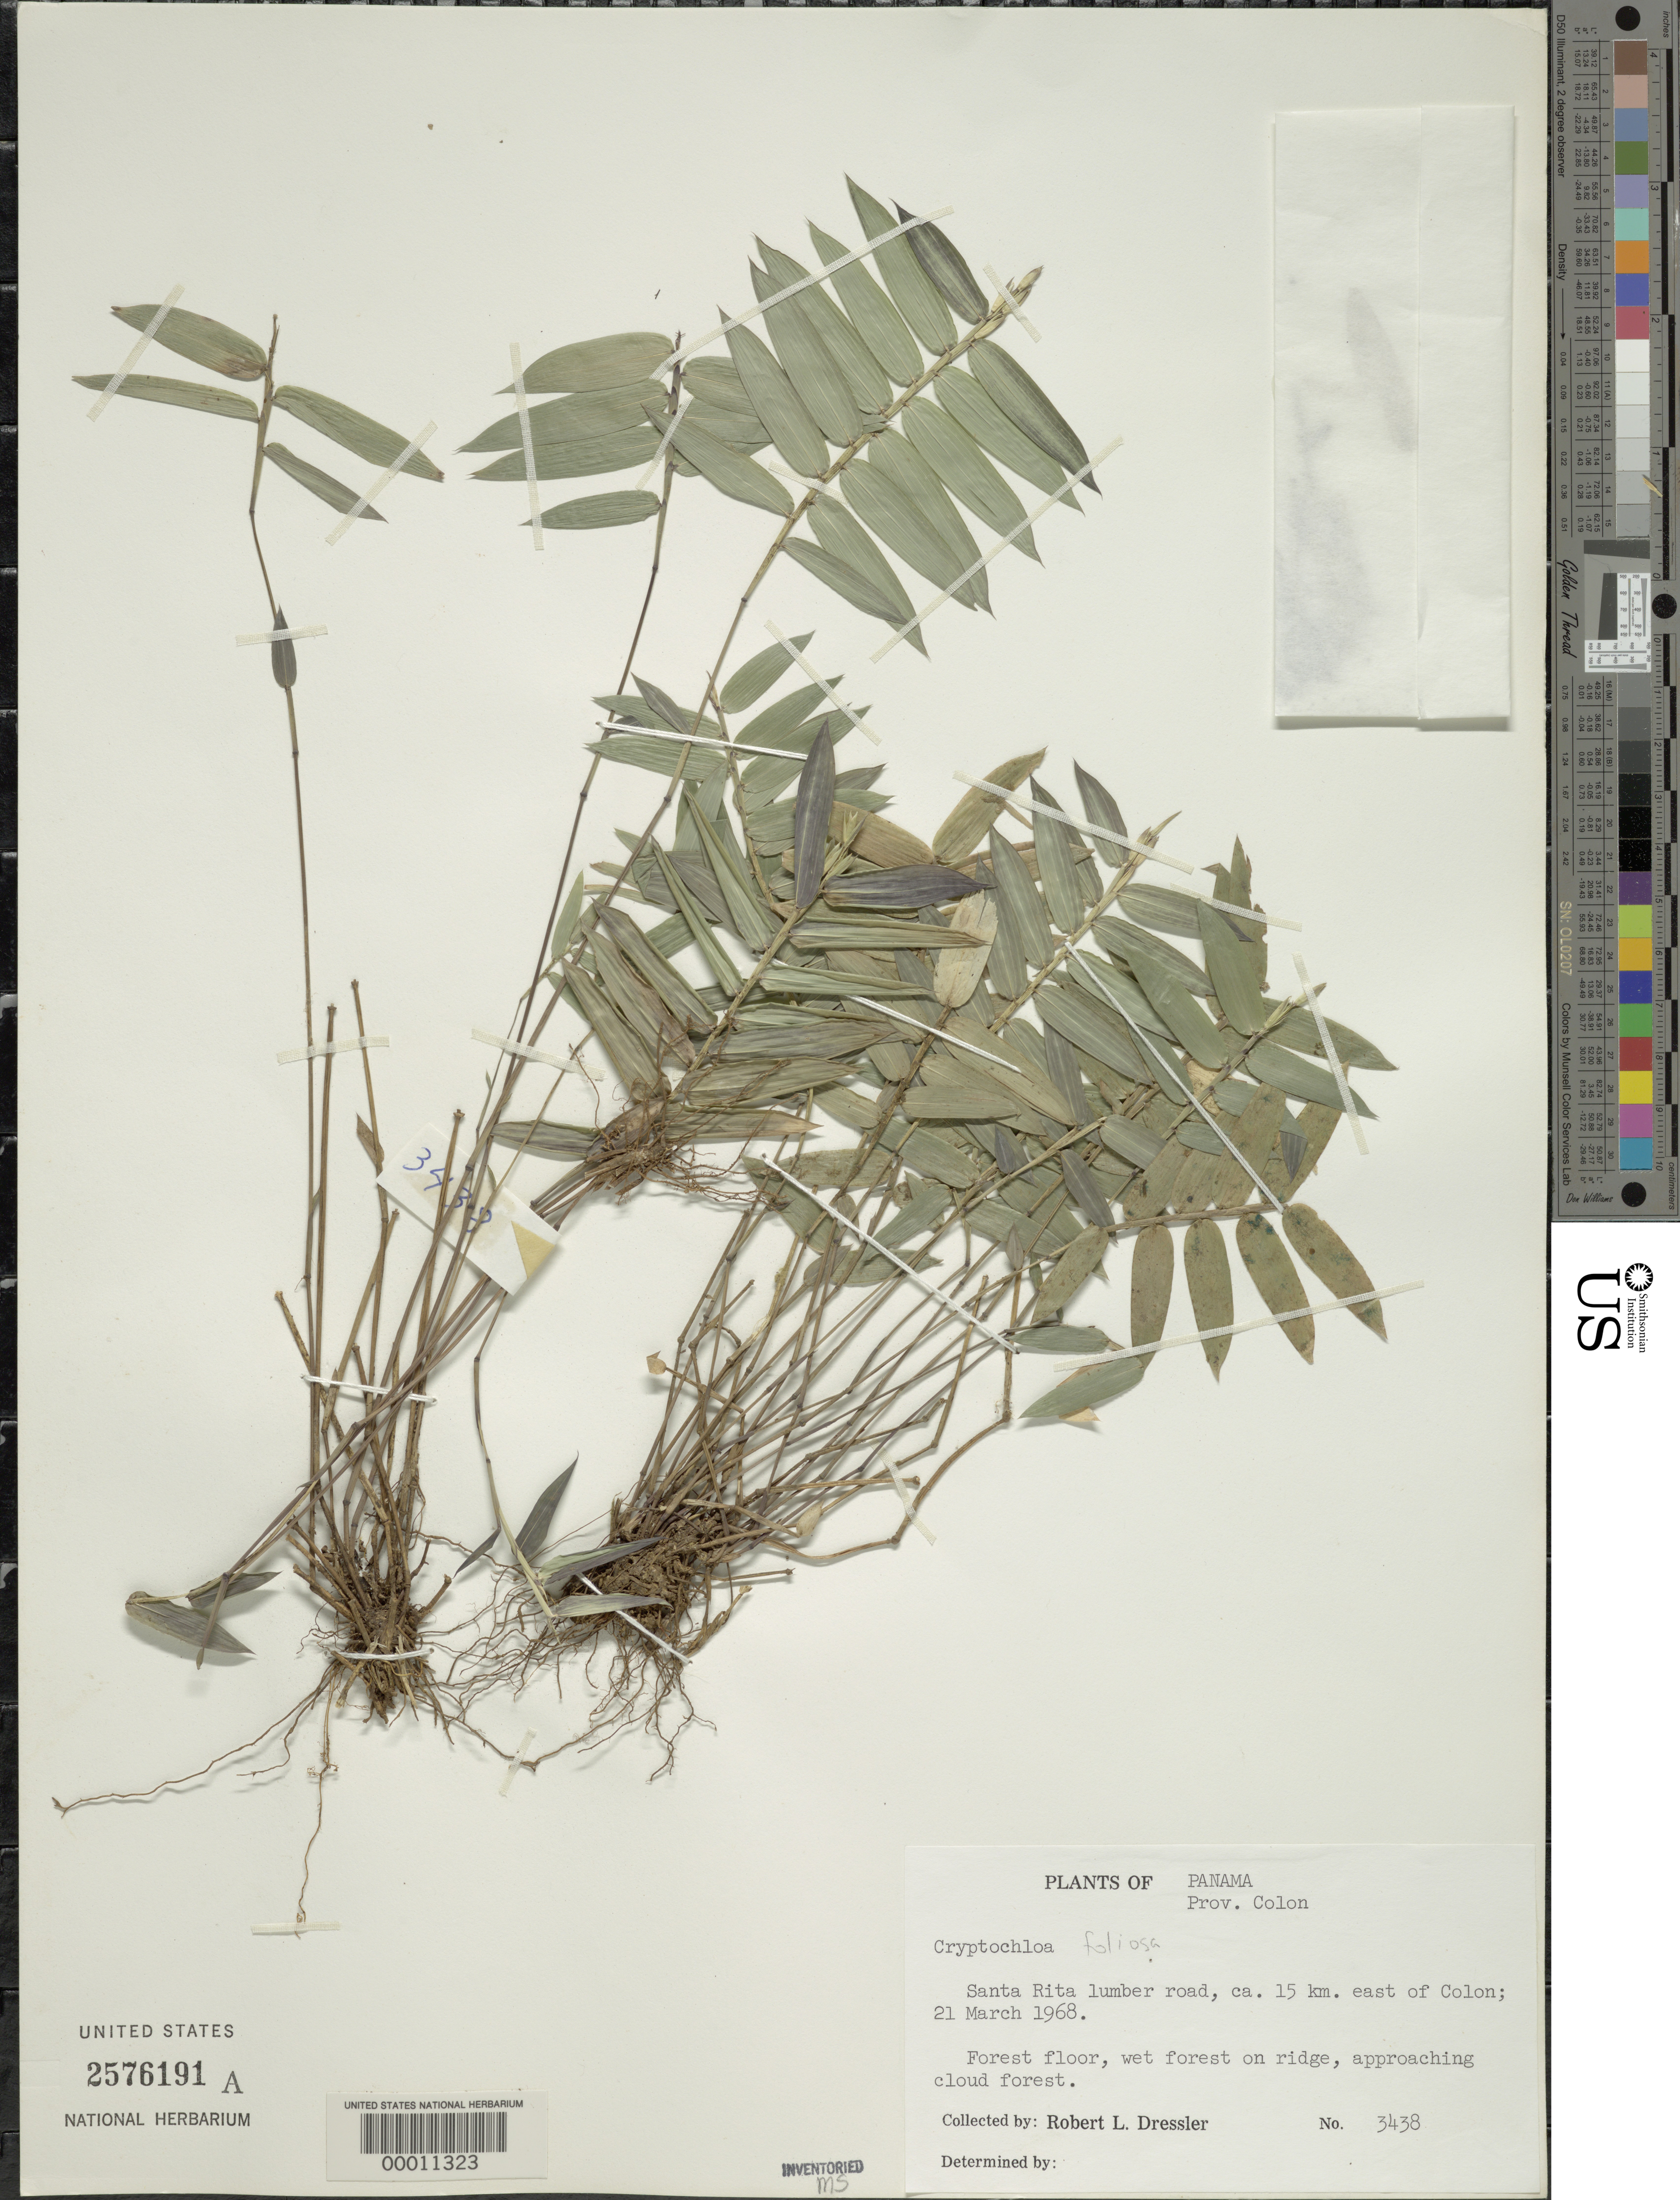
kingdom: Plantae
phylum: Tracheophyta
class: Liliopsida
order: Poales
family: Poaceae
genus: Cryptochloa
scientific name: Cryptochloa variana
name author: Swallen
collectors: R. Dressler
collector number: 3438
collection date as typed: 21 Mar 1968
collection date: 1968-03-21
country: Panama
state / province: Colón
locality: Santa Rita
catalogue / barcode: US 2576191A